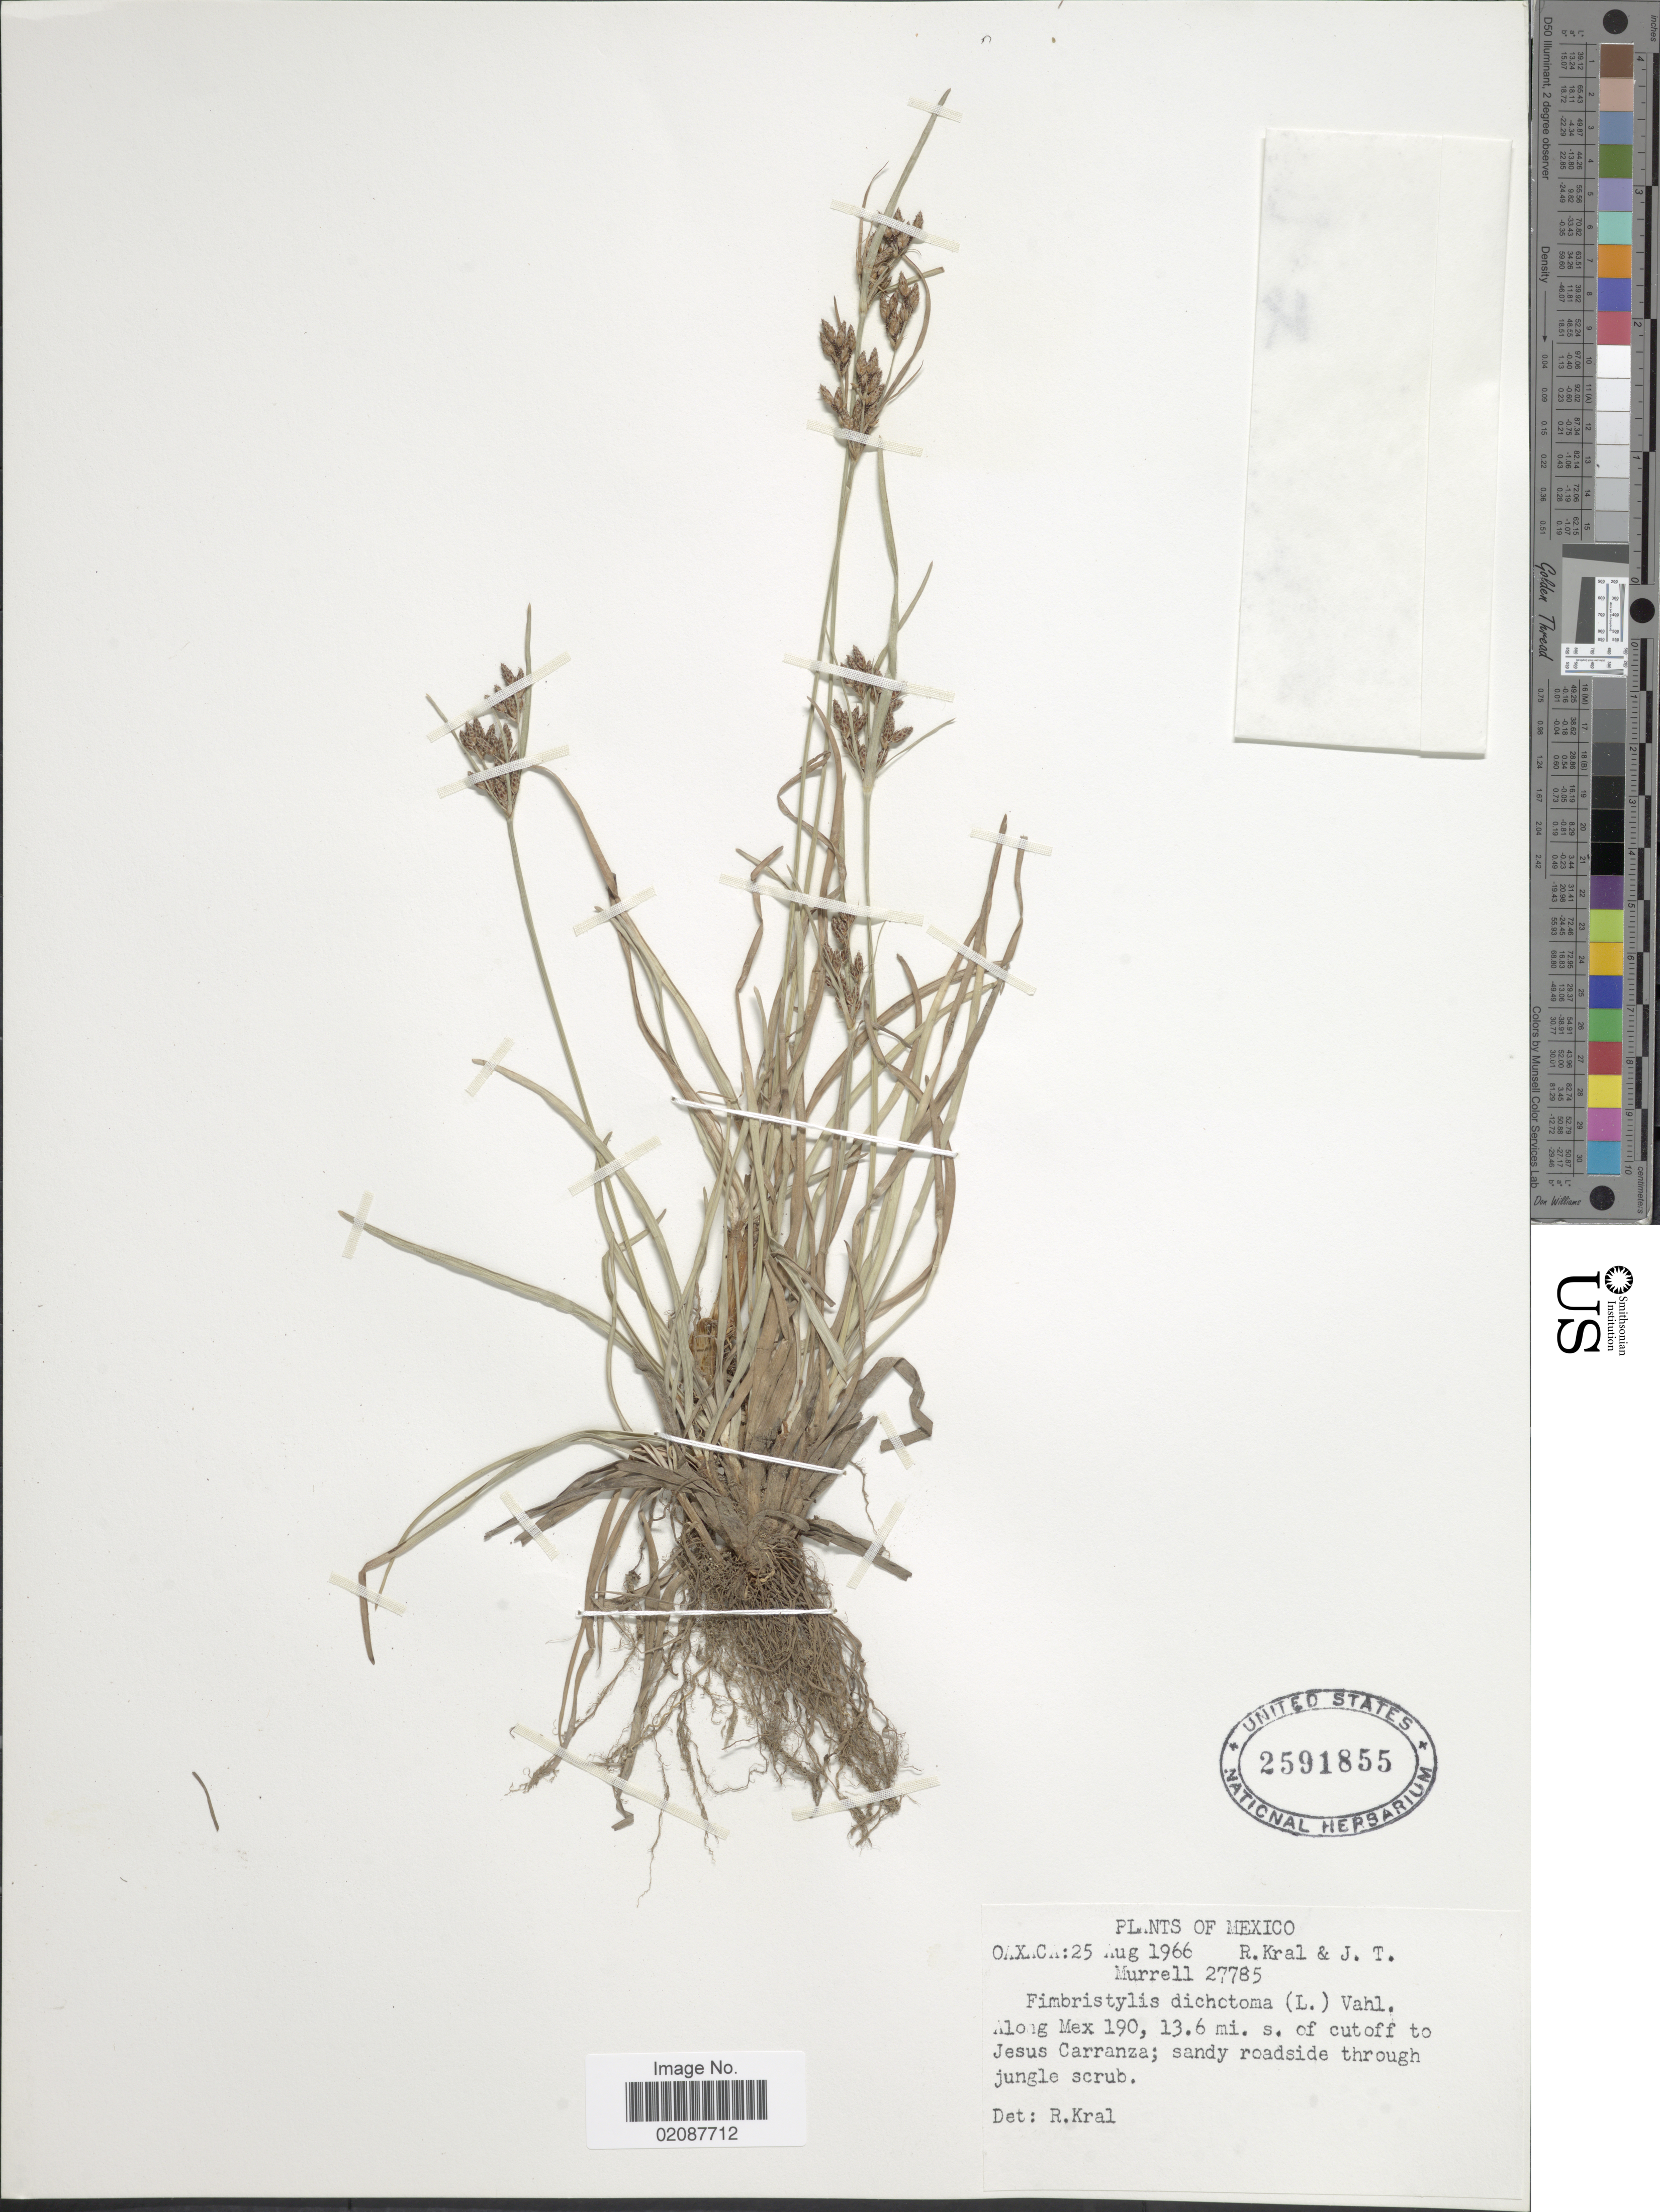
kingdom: Plantae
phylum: Tracheophyta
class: Liliopsida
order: Poales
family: Cyperaceae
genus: Fimbristylis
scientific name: Fimbristylis dichotoma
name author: (L.) Vahl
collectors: R. Kral & J. Murrell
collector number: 27785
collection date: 1966-08-25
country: Mexico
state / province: Oaxaca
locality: Along Mex 190, 13.6 mi. s. of cutoff to Jesus Carranza; sandy roadside.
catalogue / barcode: US 2591855